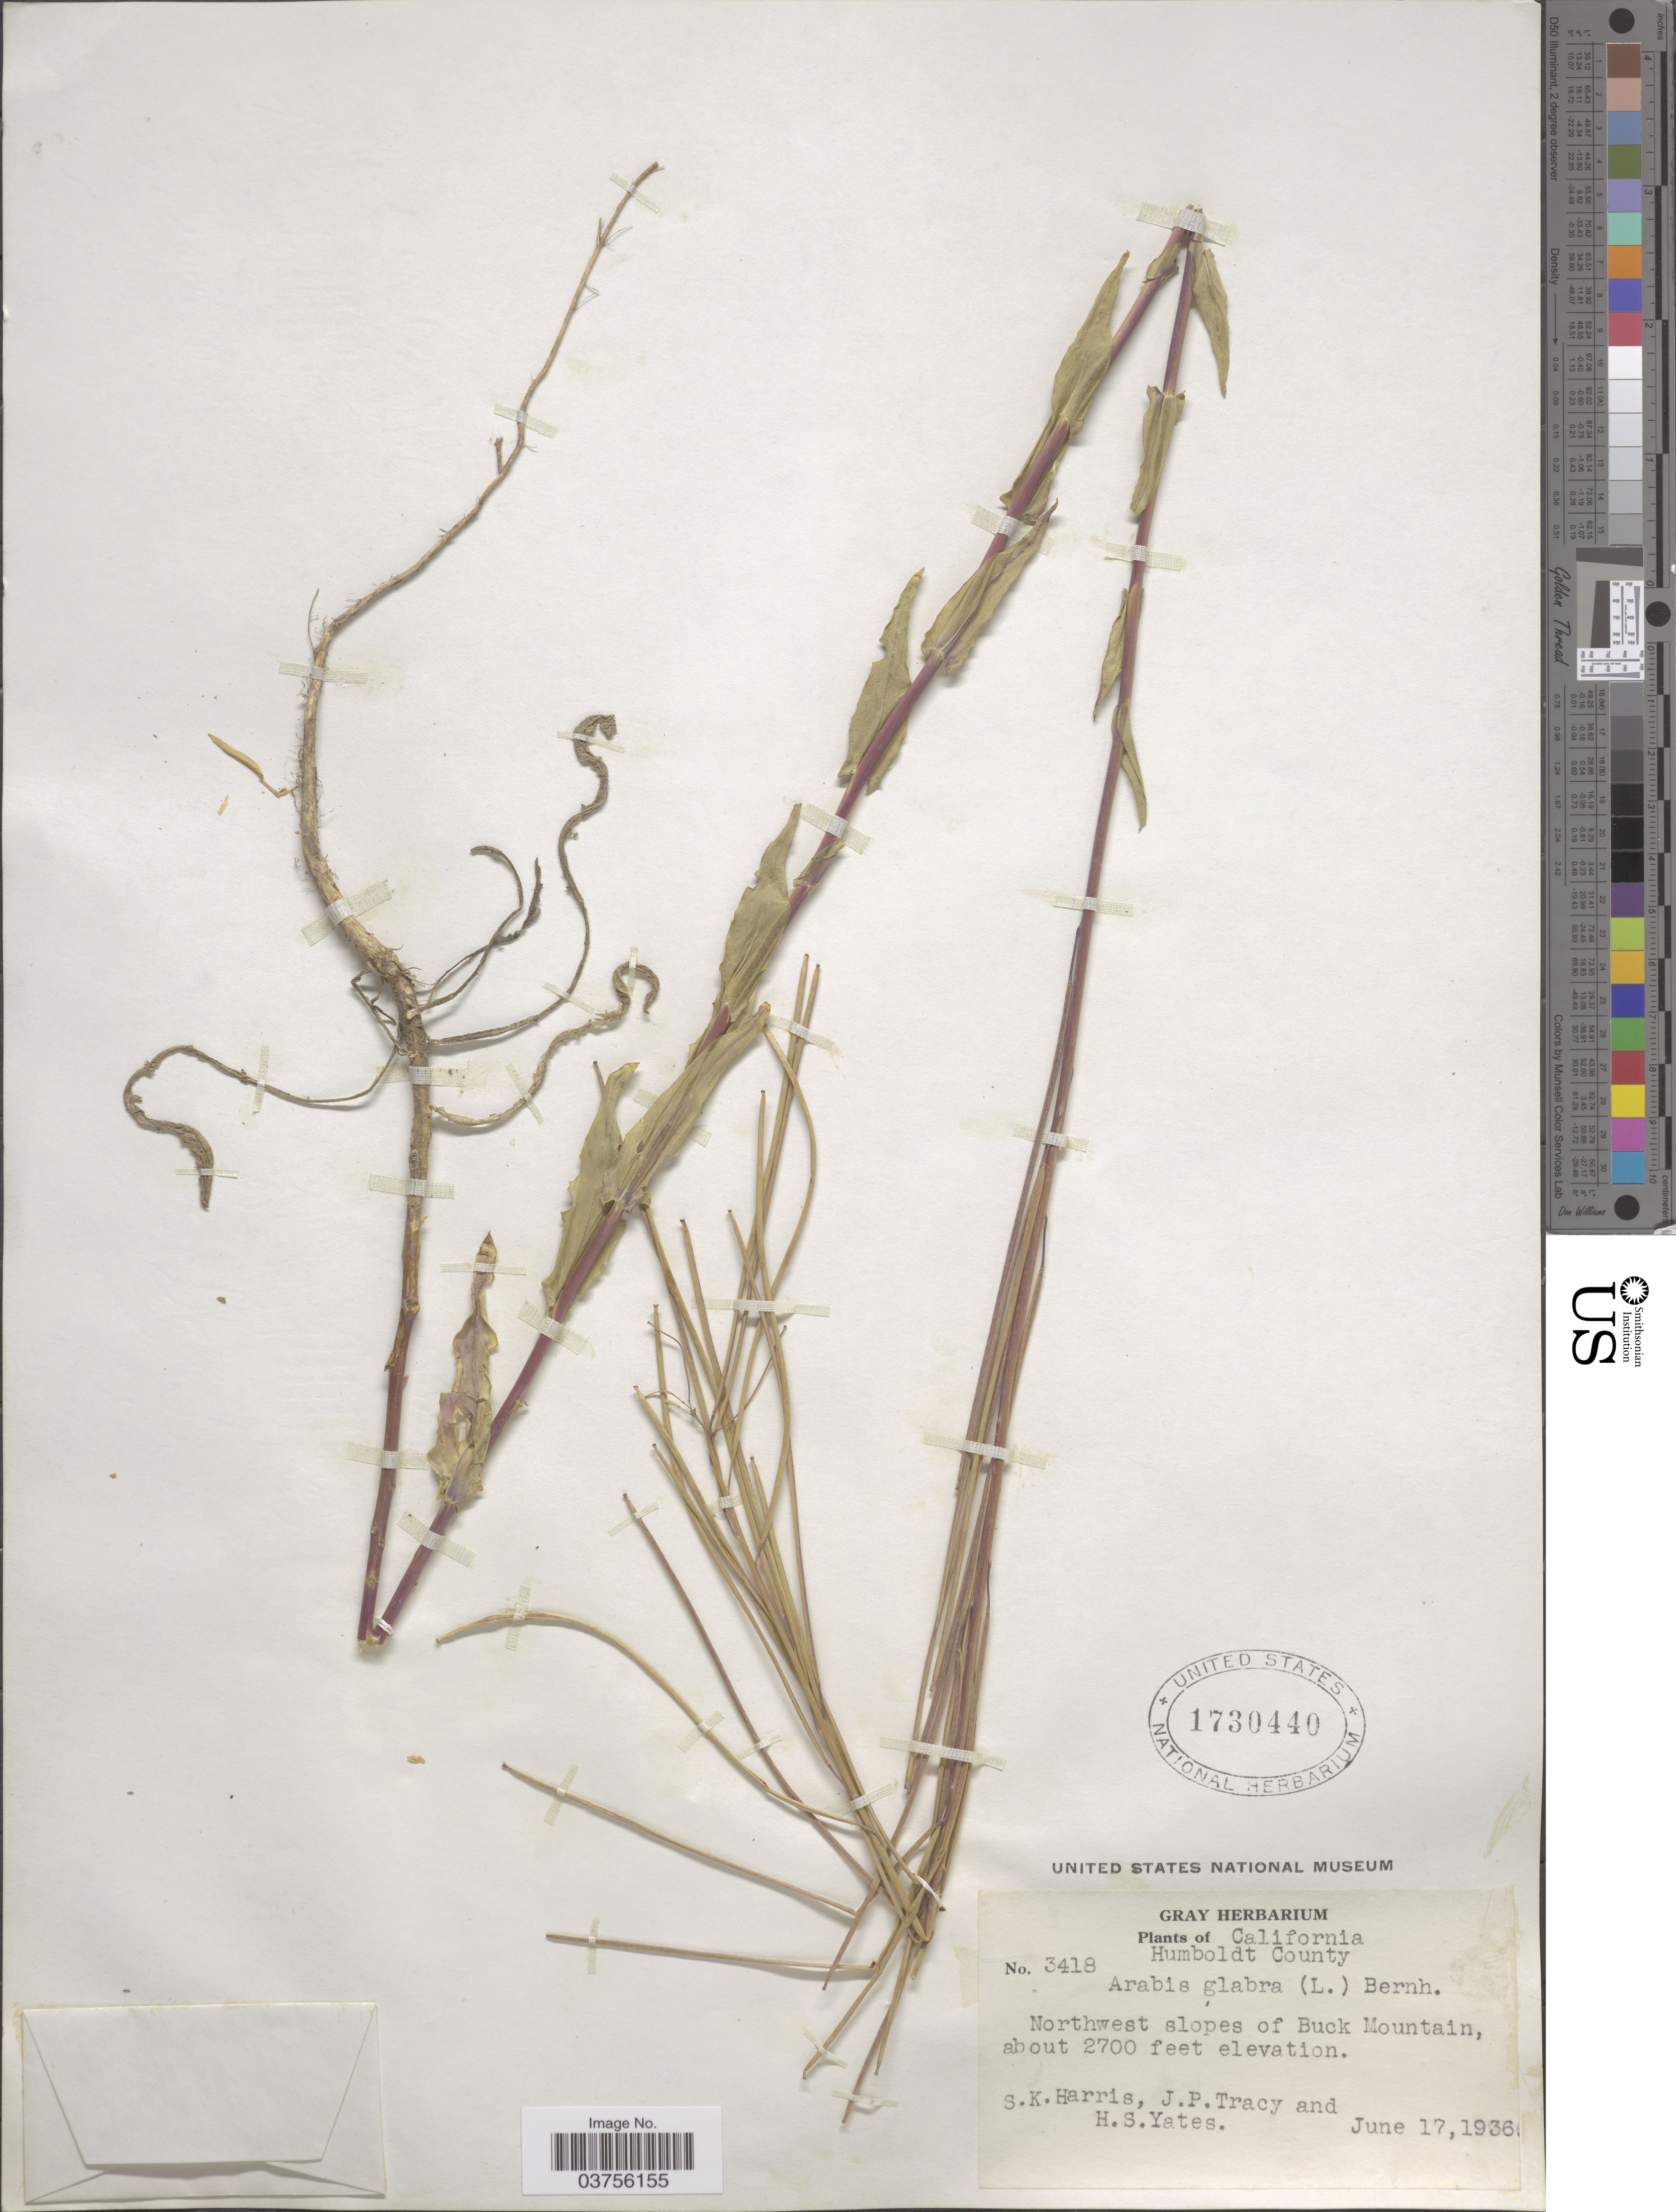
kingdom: Plantae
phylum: Tracheophyta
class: Magnoliopsida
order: Brassicales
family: Brassicaceae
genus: Turritis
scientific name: Turritis glabra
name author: L.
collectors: S. K. Harris, J. Tracy & H. S. Yates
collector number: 3418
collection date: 1936-06-17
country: United States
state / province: California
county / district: Humboldt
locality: Humboldt County. Northwest slopes of Buck Mountain.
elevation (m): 823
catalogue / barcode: US 1730440